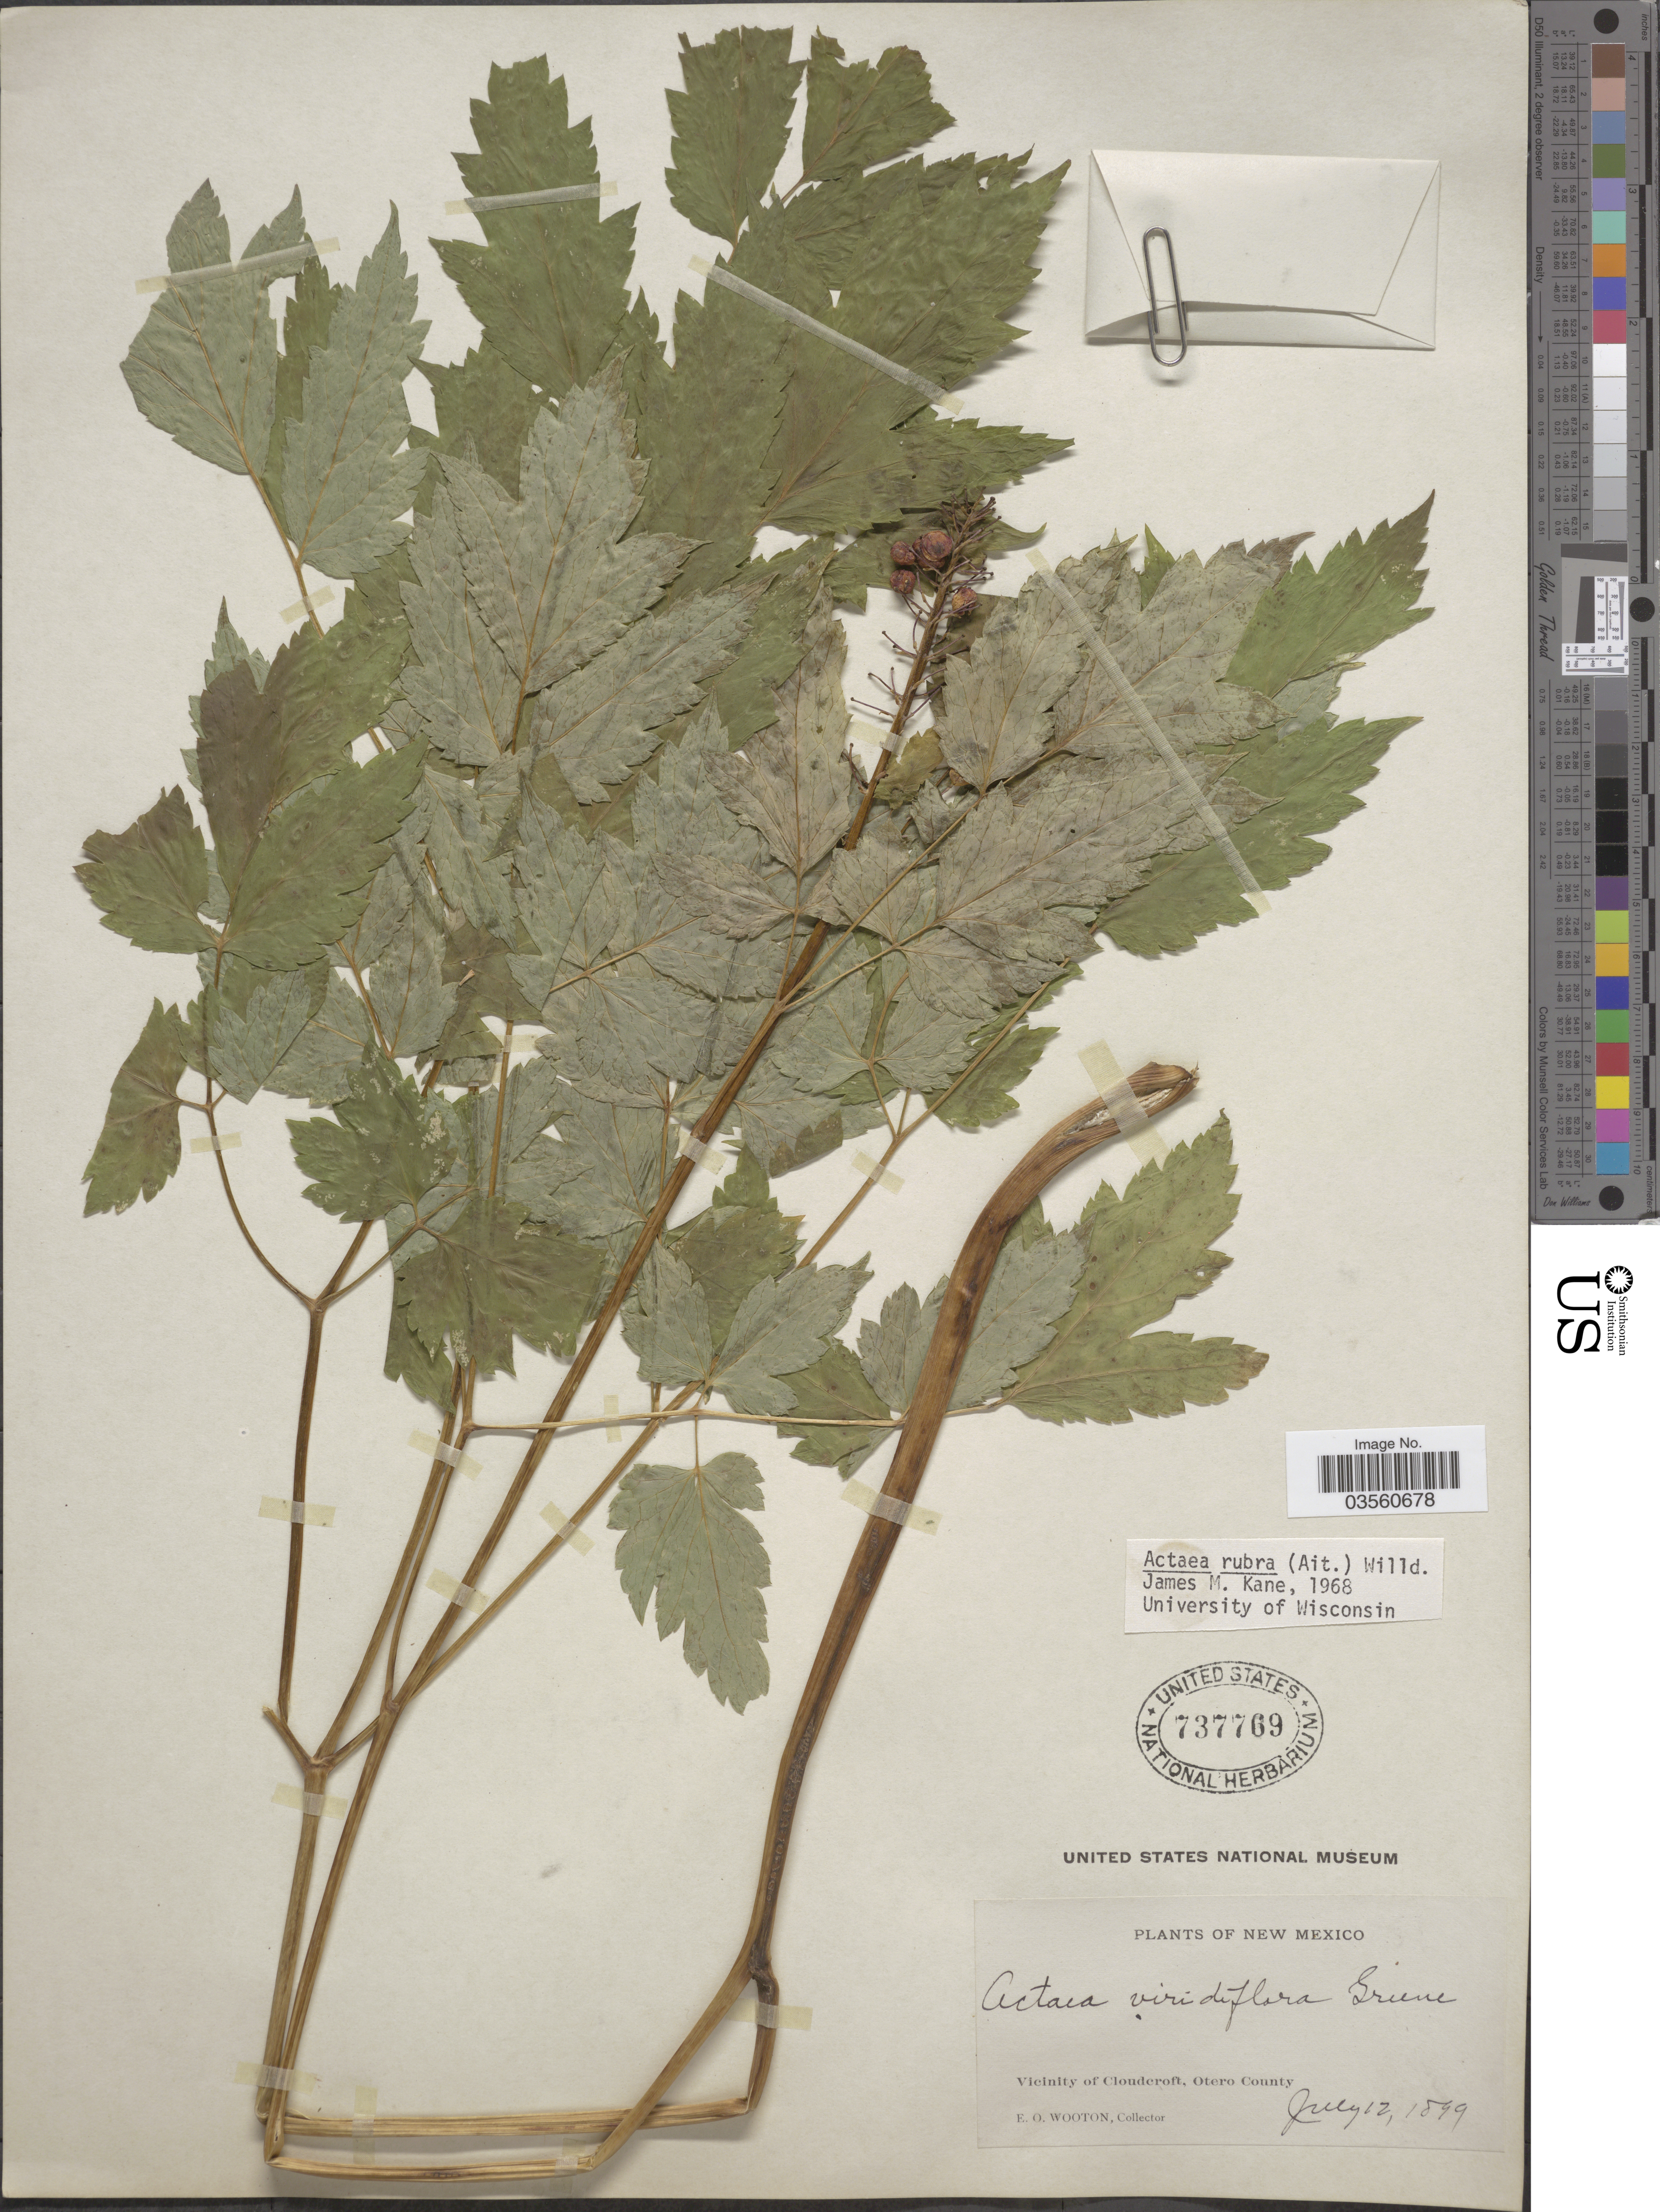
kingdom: Plantae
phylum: Tracheophyta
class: Magnoliopsida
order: Ranunculales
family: Ranunculaceae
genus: Actaea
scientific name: Actaea rubra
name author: (Aiton) Willd.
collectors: E. O. Wooton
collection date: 1899-07-12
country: United States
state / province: New Mexico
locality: Vicinity of Cloudcroft, Otero County.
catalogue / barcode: US 737769